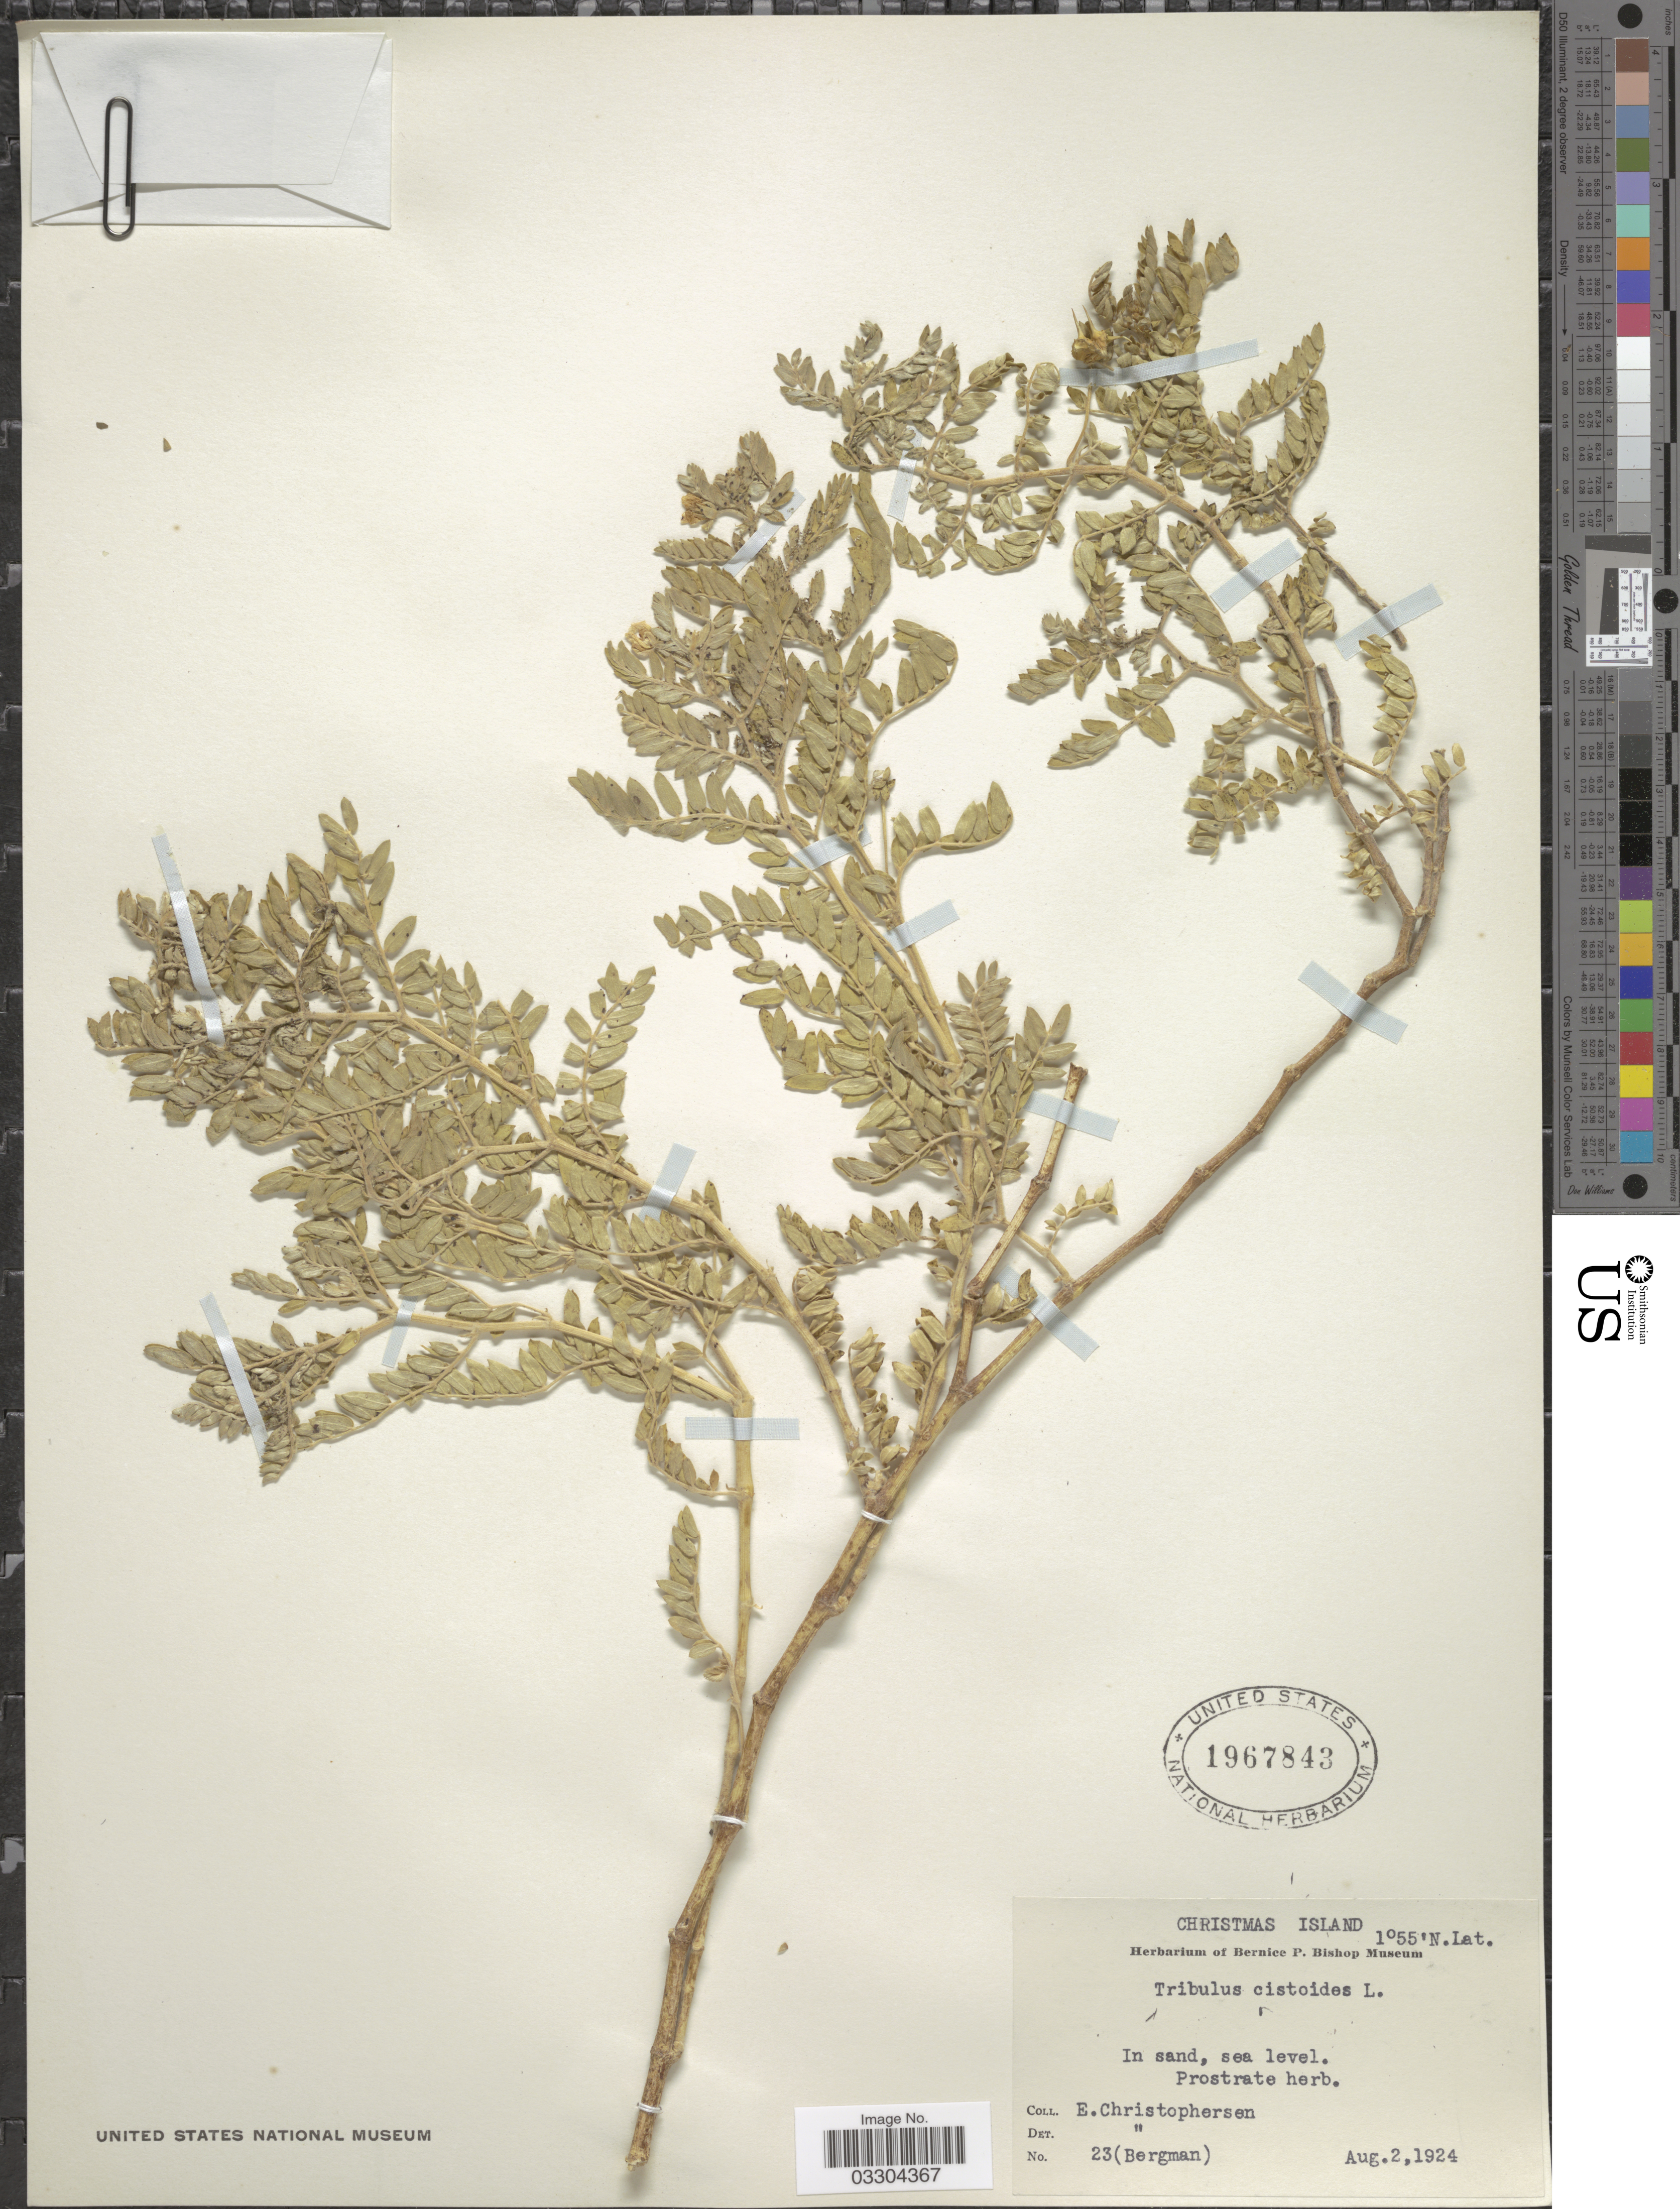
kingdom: Plantae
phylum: Tracheophyta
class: Magnoliopsida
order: Zygophyllales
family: Zygophyllaceae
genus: Tribulus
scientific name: Tribulus cistoides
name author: L.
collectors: E. Christophersen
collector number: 23(Bergman)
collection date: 1924-08-02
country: Kiribati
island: Kiritimati [Christmas] Atoll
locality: Christmas Island.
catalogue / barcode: US 1967843